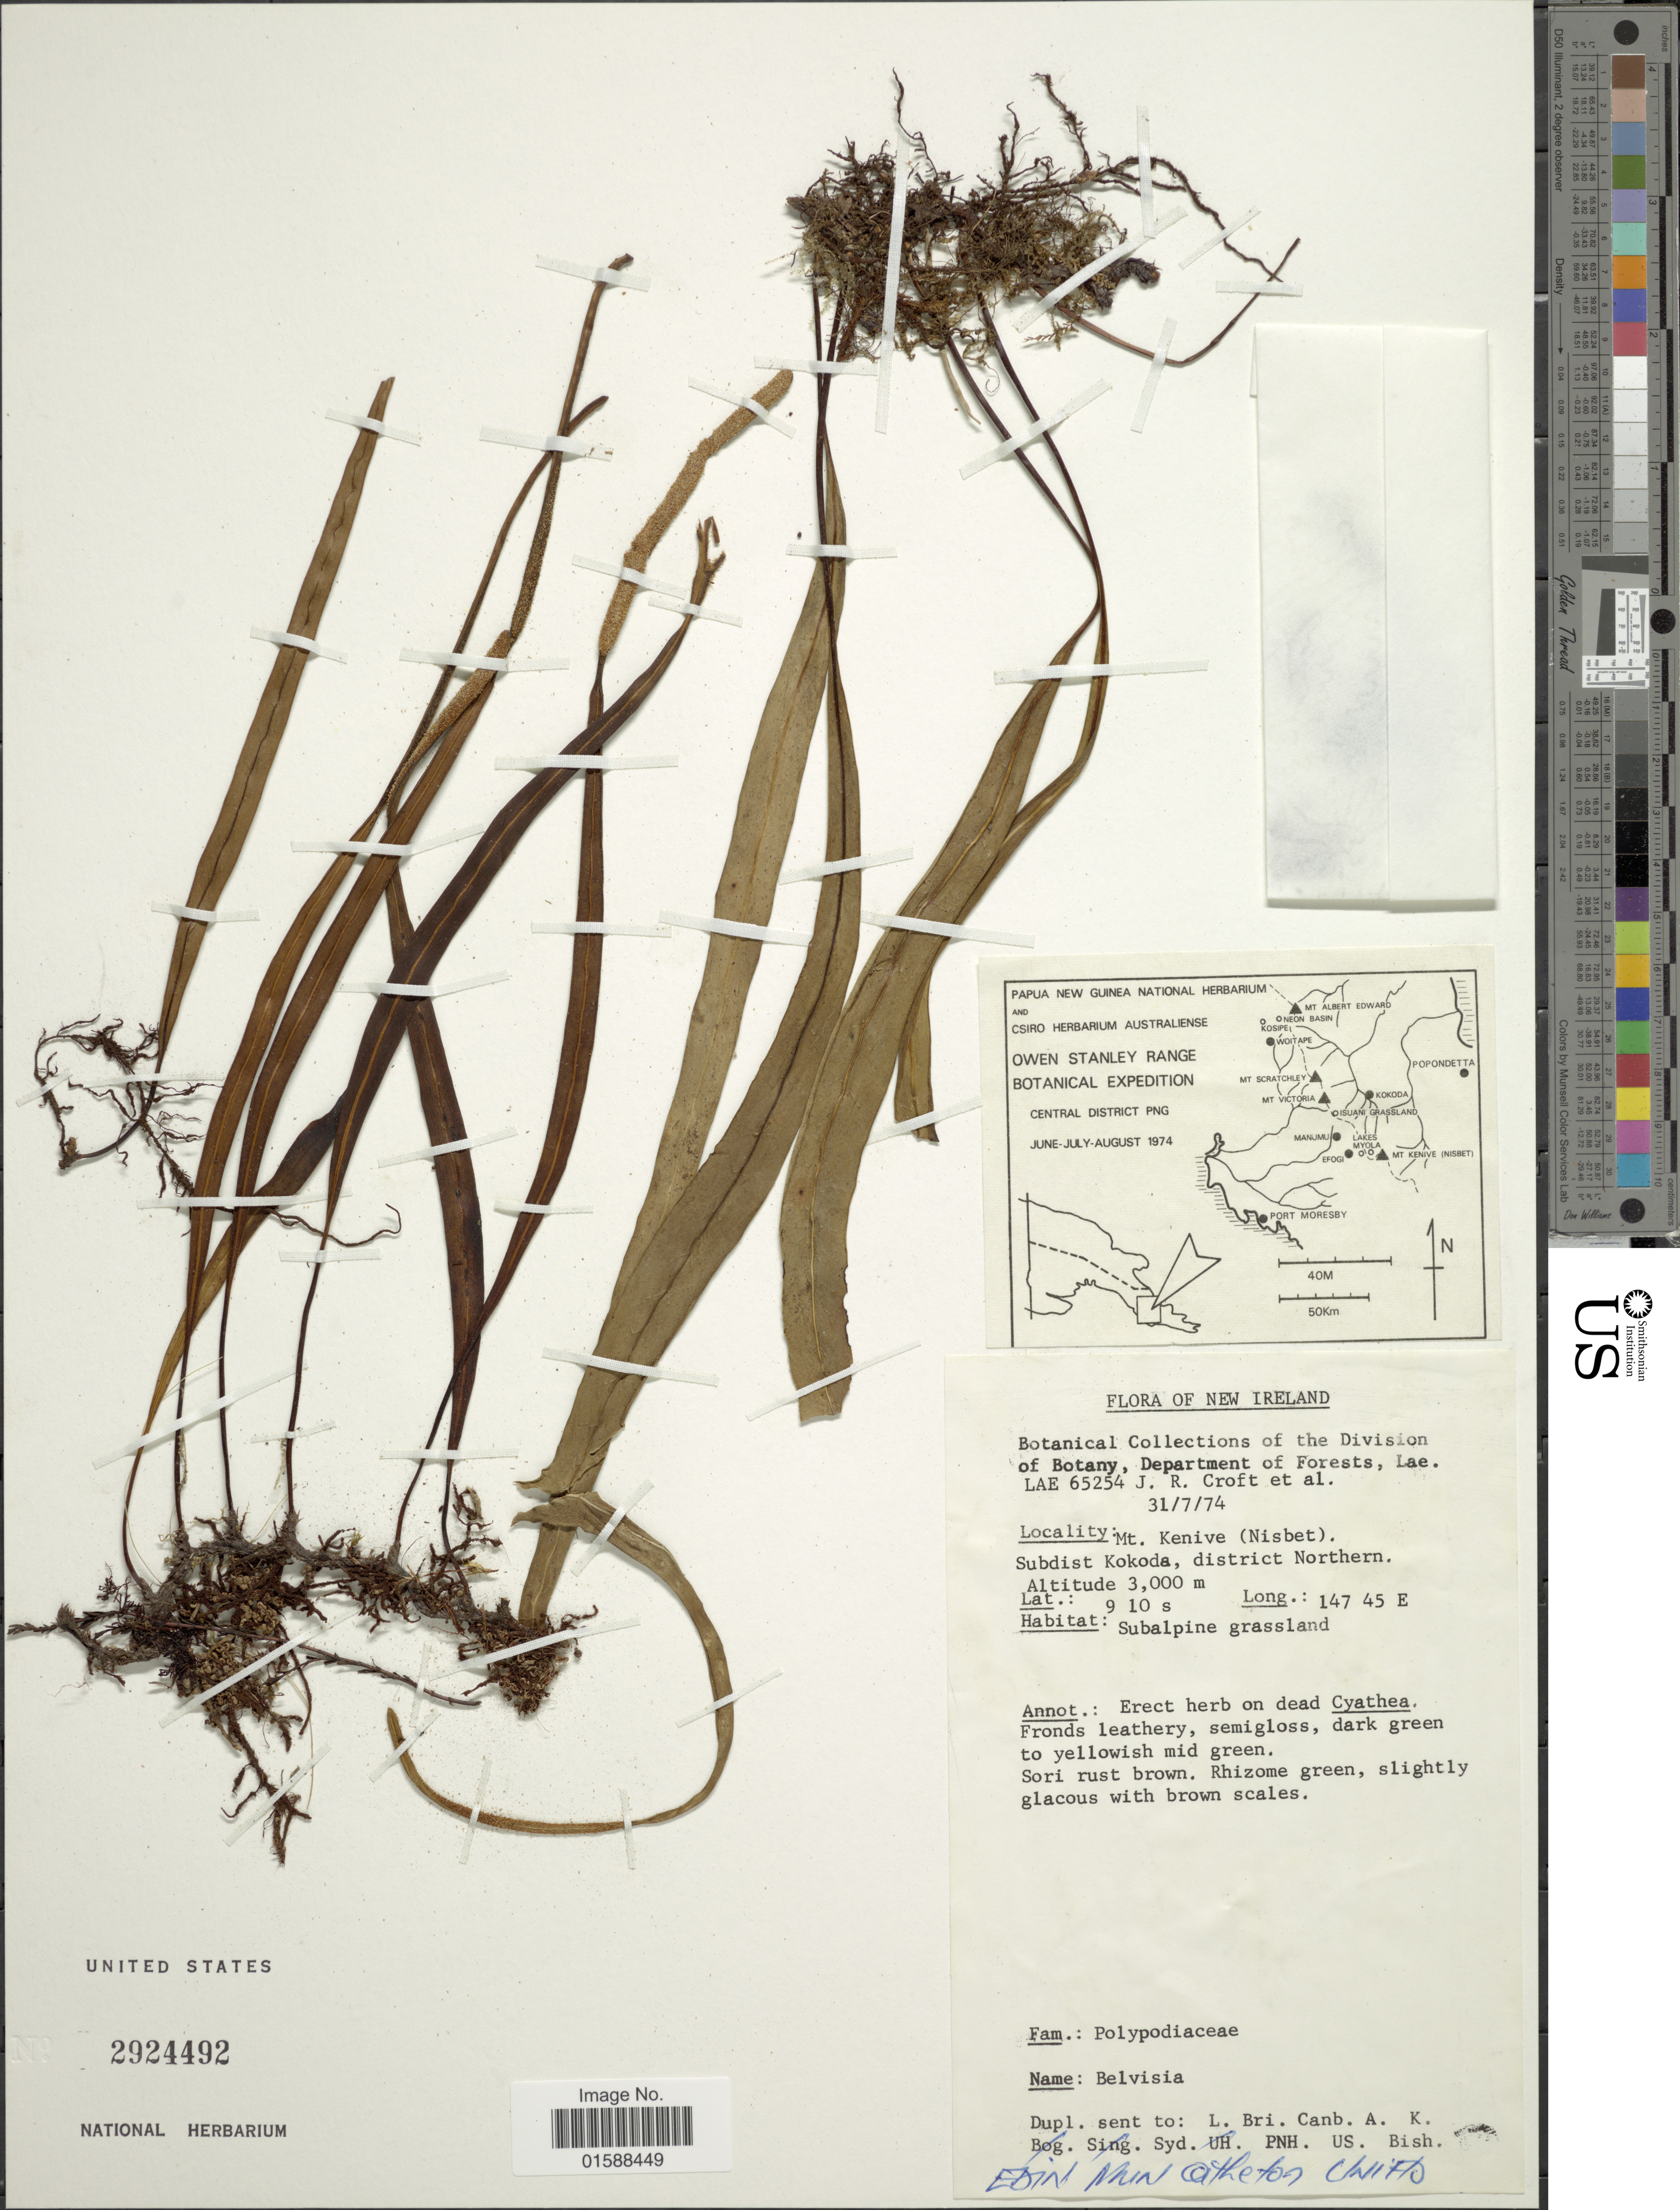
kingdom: Plantae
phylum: Tracheophyta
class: Polypodiopsida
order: Polypodiales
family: Polypodiaceae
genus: Lepisorus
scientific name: Lepisorus sp.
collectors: J. R. Croft & et al.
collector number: LAE 65254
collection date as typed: Transcribed d/m/y: 31/7/74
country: Papua New Guinea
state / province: Northern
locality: New Ireland. Mt. Kenive (Nisbet). Subdist Kokoda, district Northern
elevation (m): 3000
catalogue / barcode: US 2924492